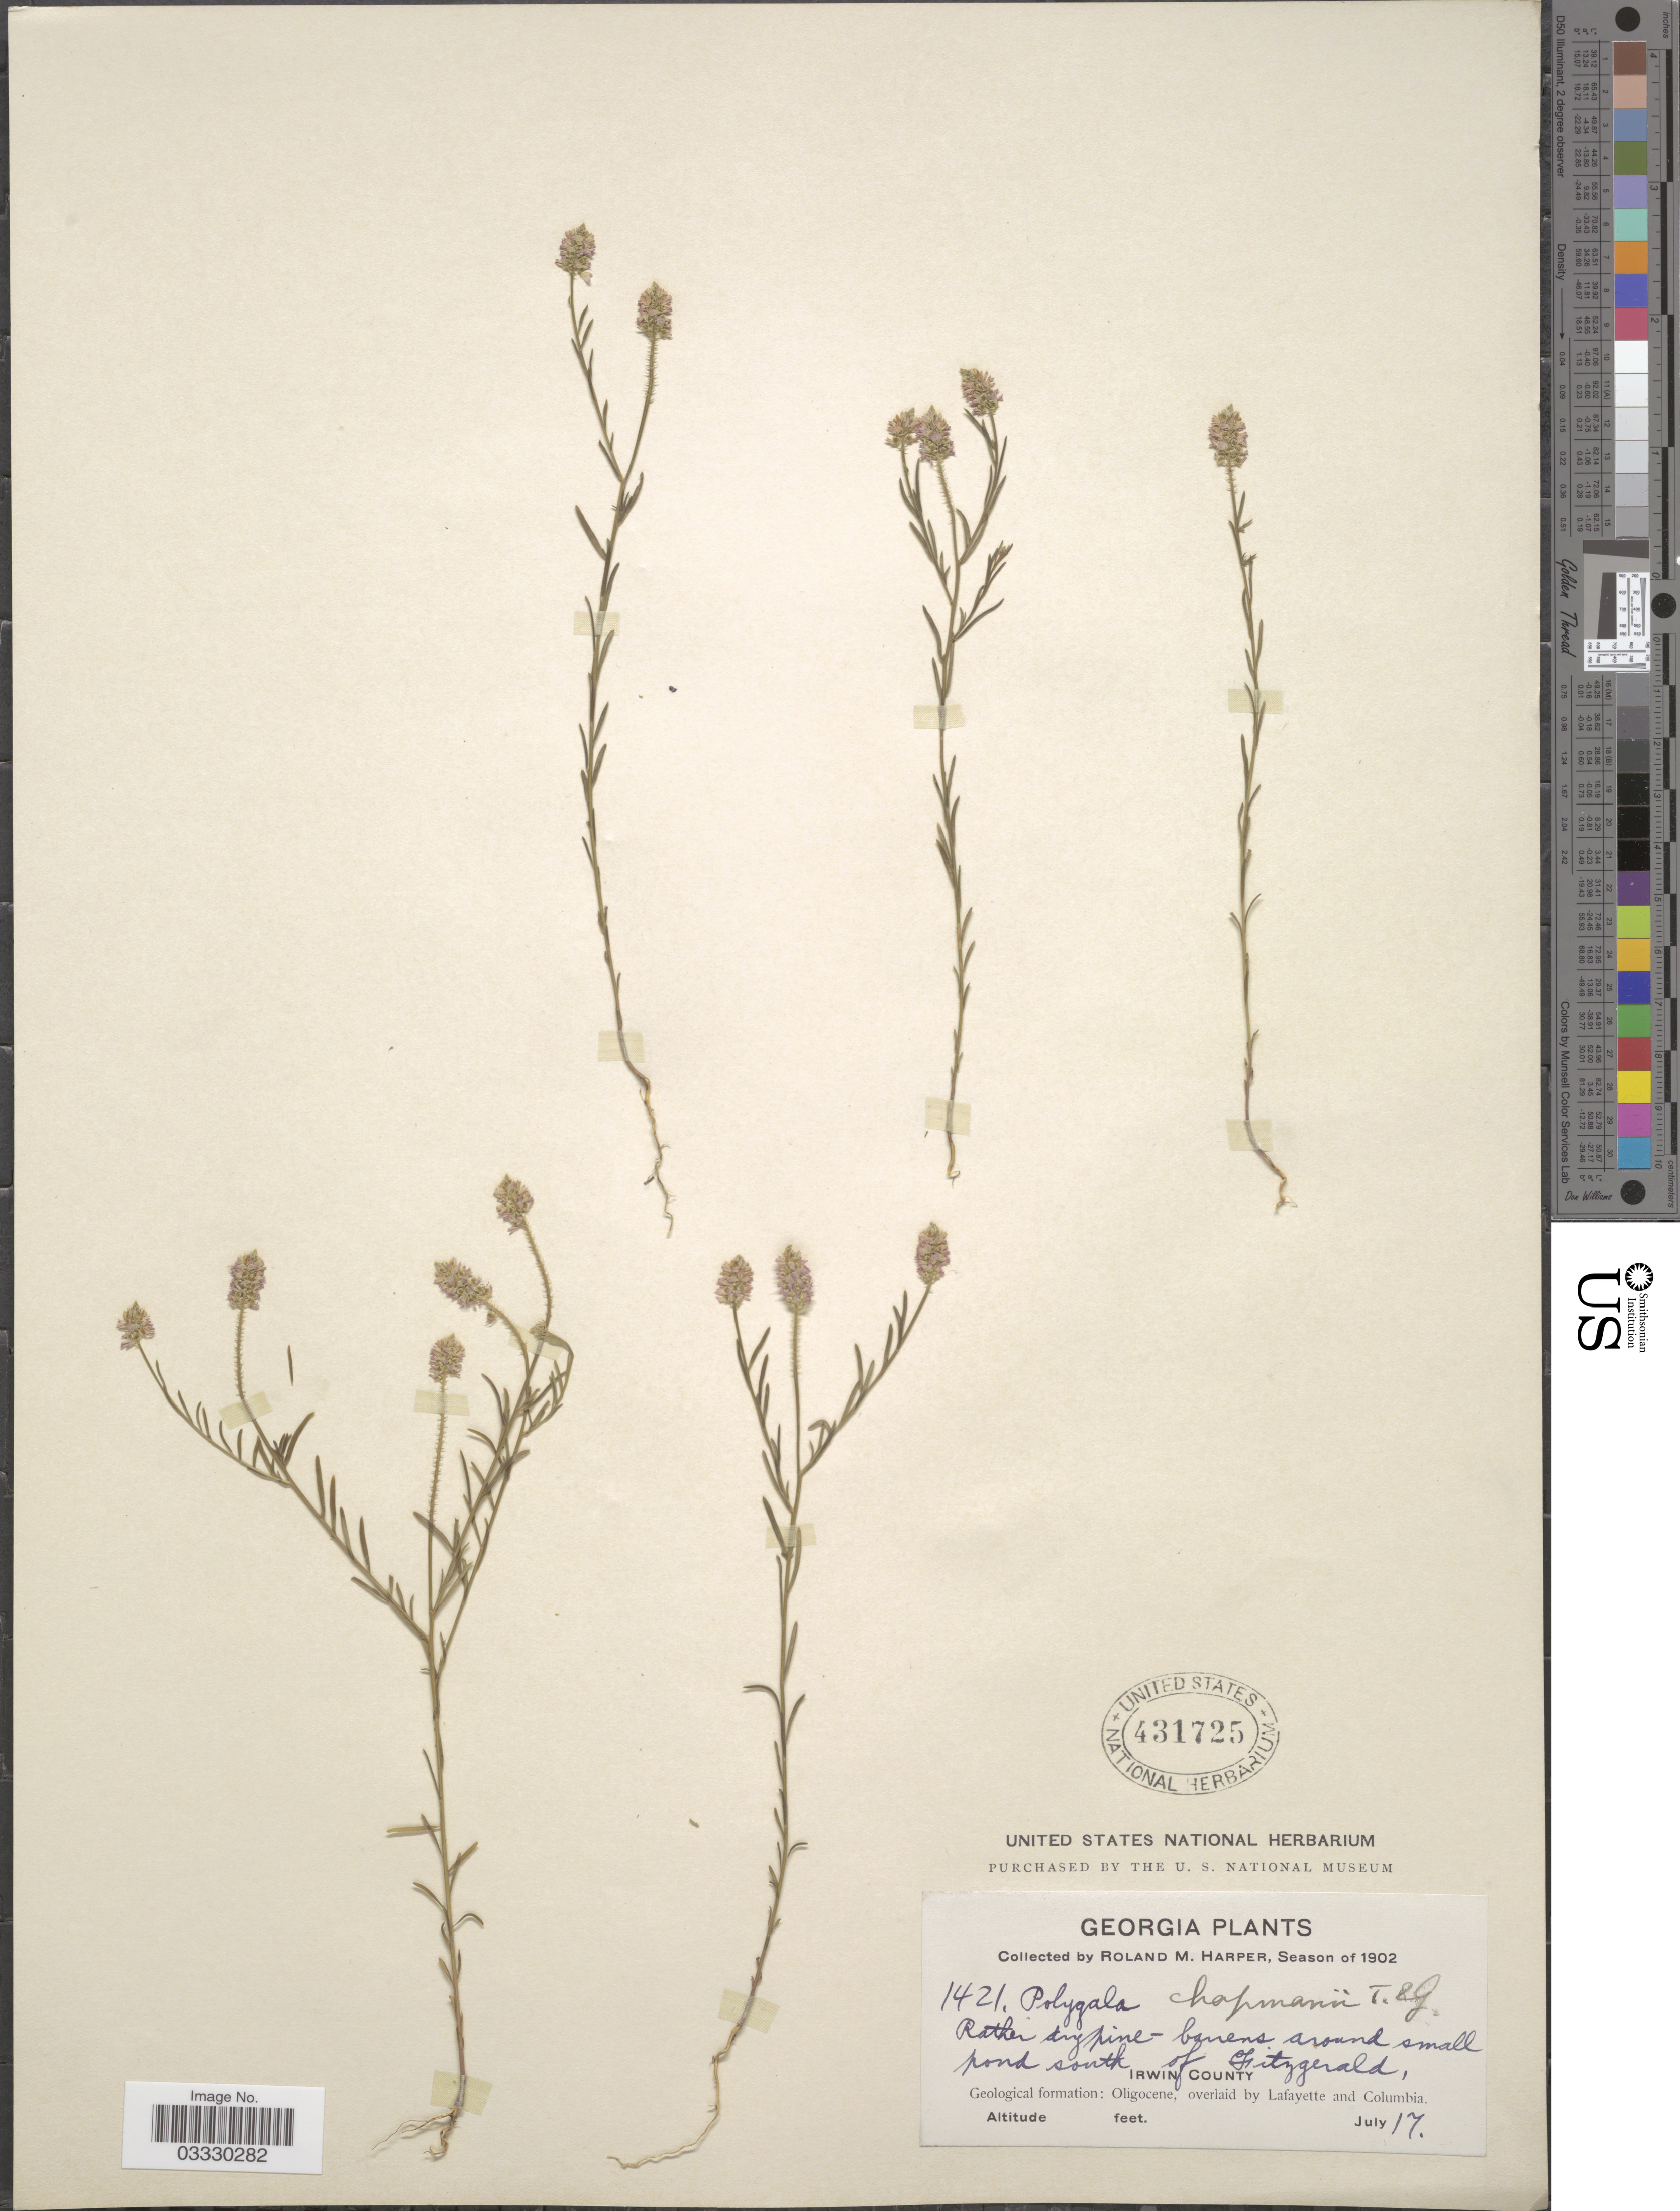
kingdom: Plantae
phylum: Tracheophyta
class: Magnoliopsida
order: Fabales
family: Polygalaceae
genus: Polygala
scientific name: Polygala chapmanii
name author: Torr. & A. Gray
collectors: R. M. Harper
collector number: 1421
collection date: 1902-07-17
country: United States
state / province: Georgia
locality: Small pond south of Fitzgerald, Irwin County.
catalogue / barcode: US 431725